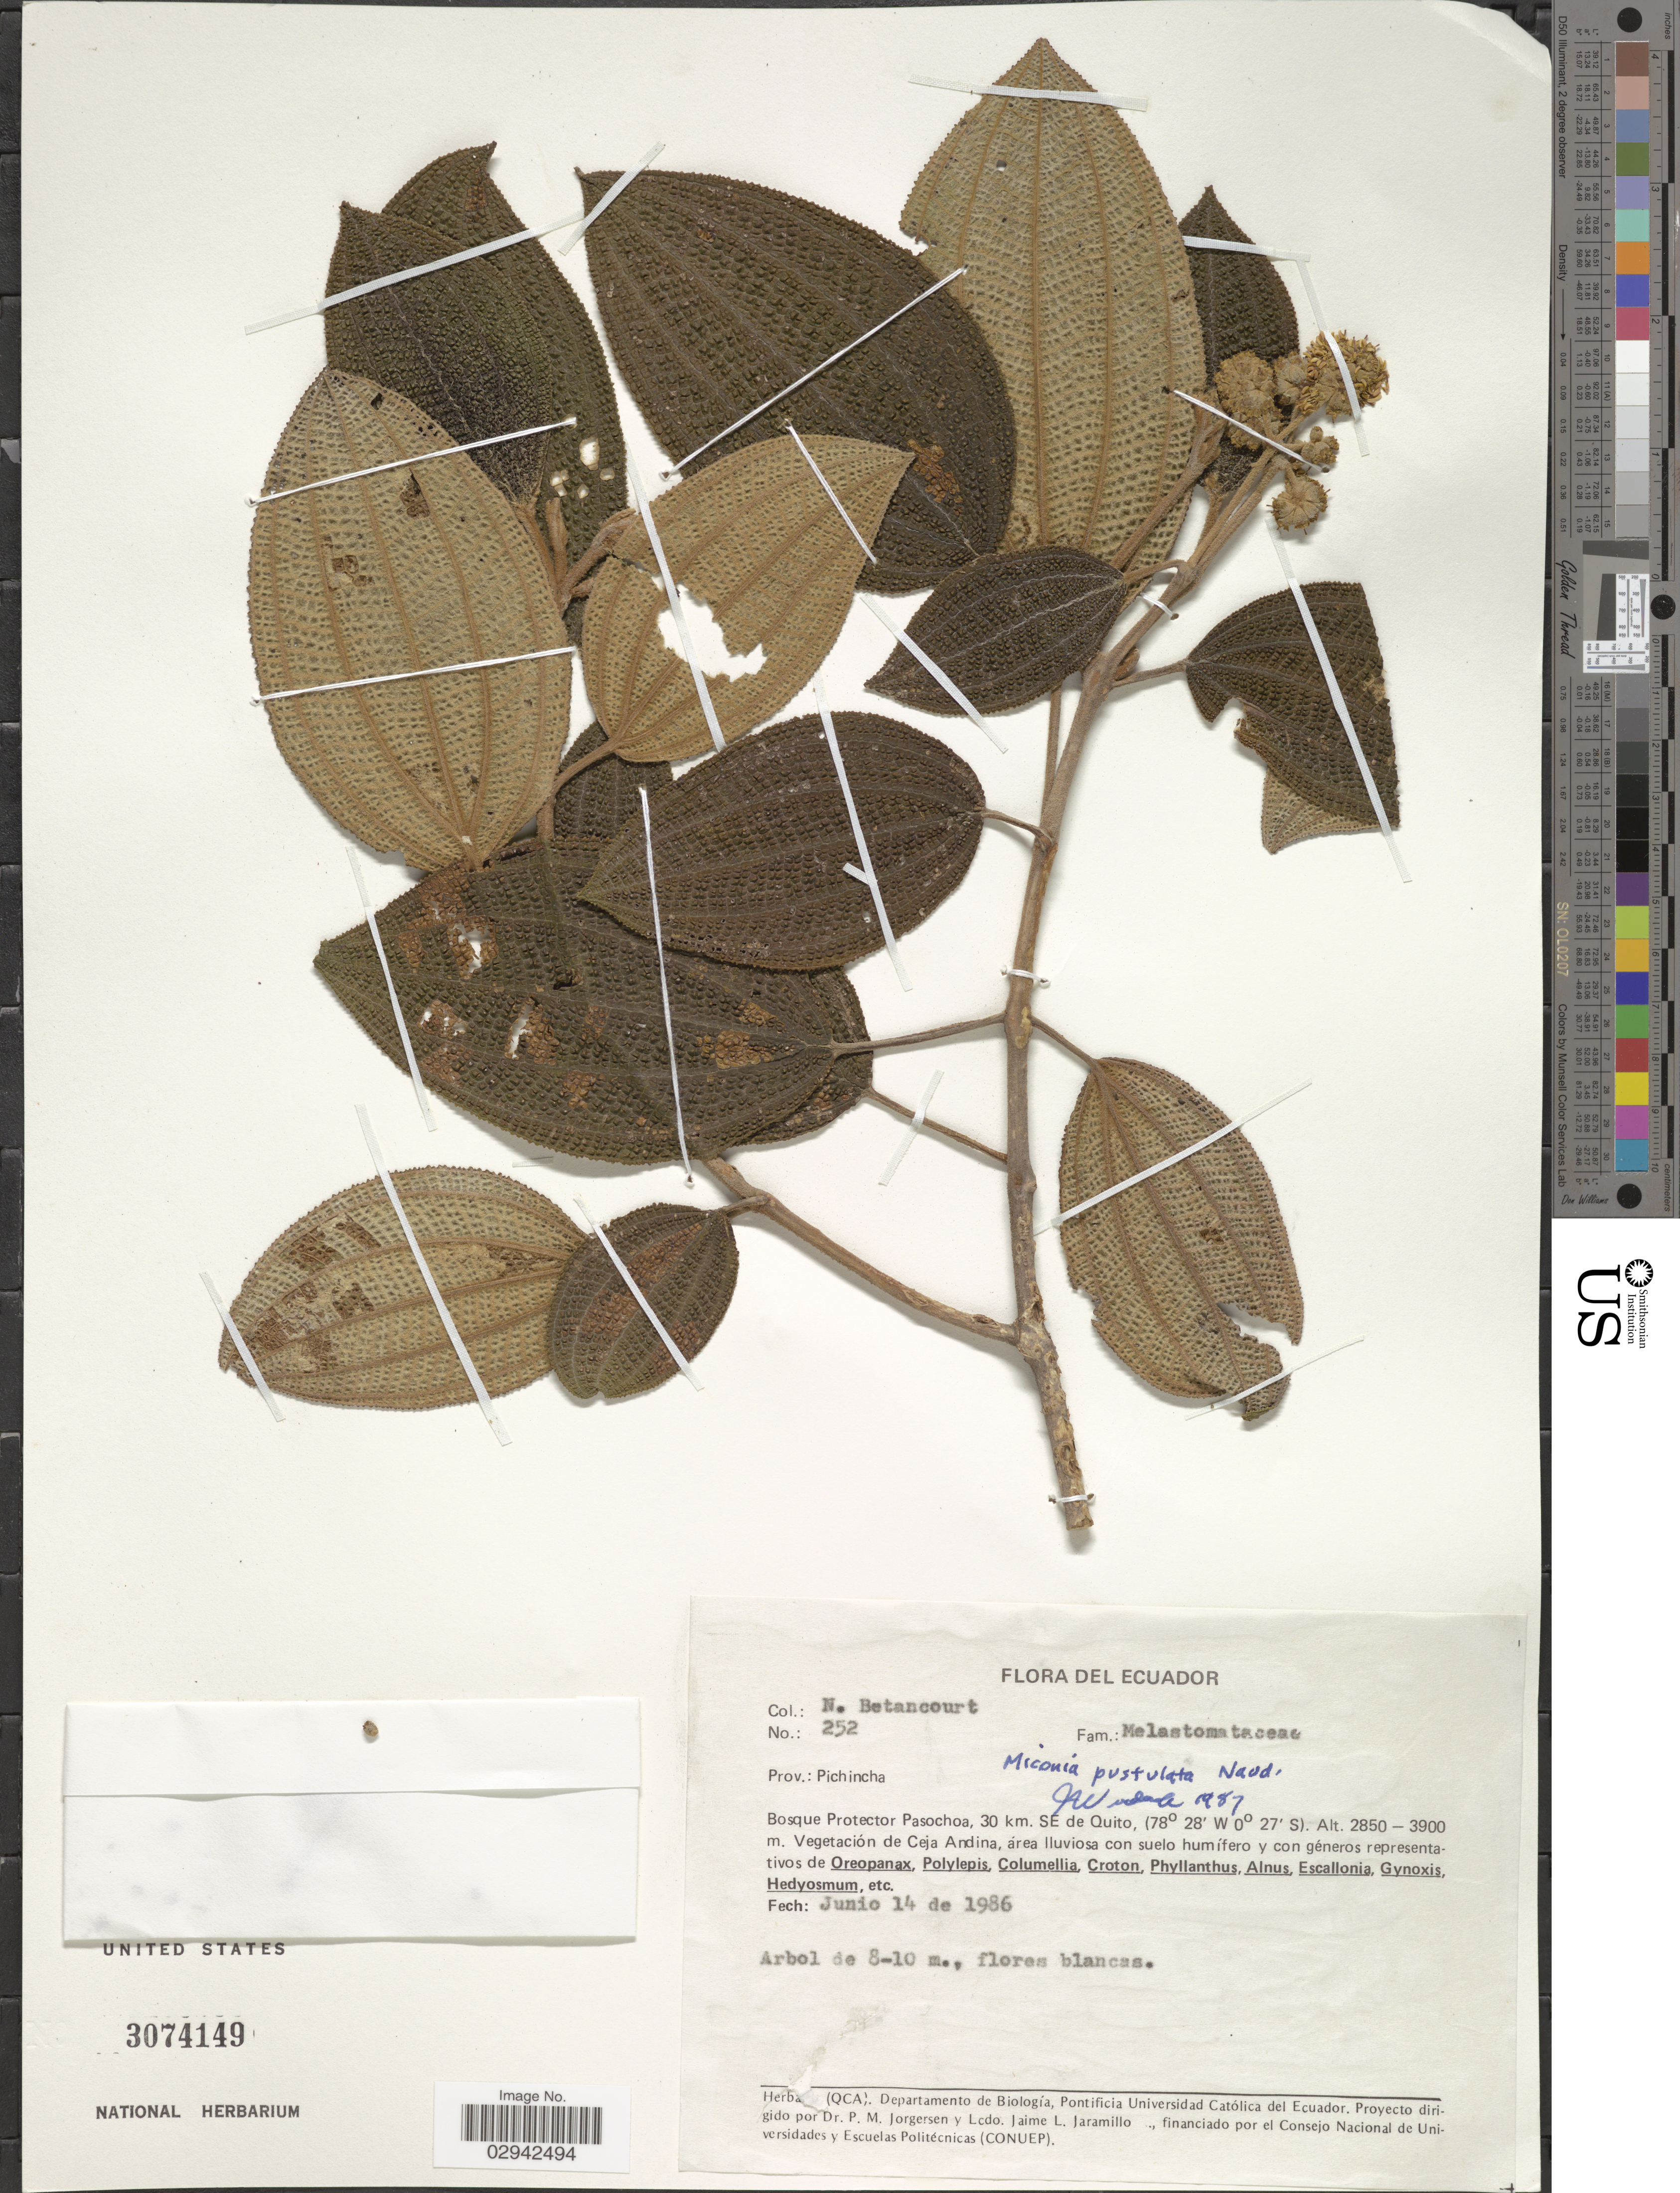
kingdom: Plantae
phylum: Tracheophyta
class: Magnoliopsida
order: Myrtales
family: Melastomataceae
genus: Miconia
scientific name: Miconia pustulata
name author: Naudin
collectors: N. Betancourt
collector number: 252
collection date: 1986-06-14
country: Ecuador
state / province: Pichincha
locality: Bosque Protector Pasochoa, 30 km. SE de Quito, Vegetación de Ceja Andina.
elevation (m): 2850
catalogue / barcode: US 3074149